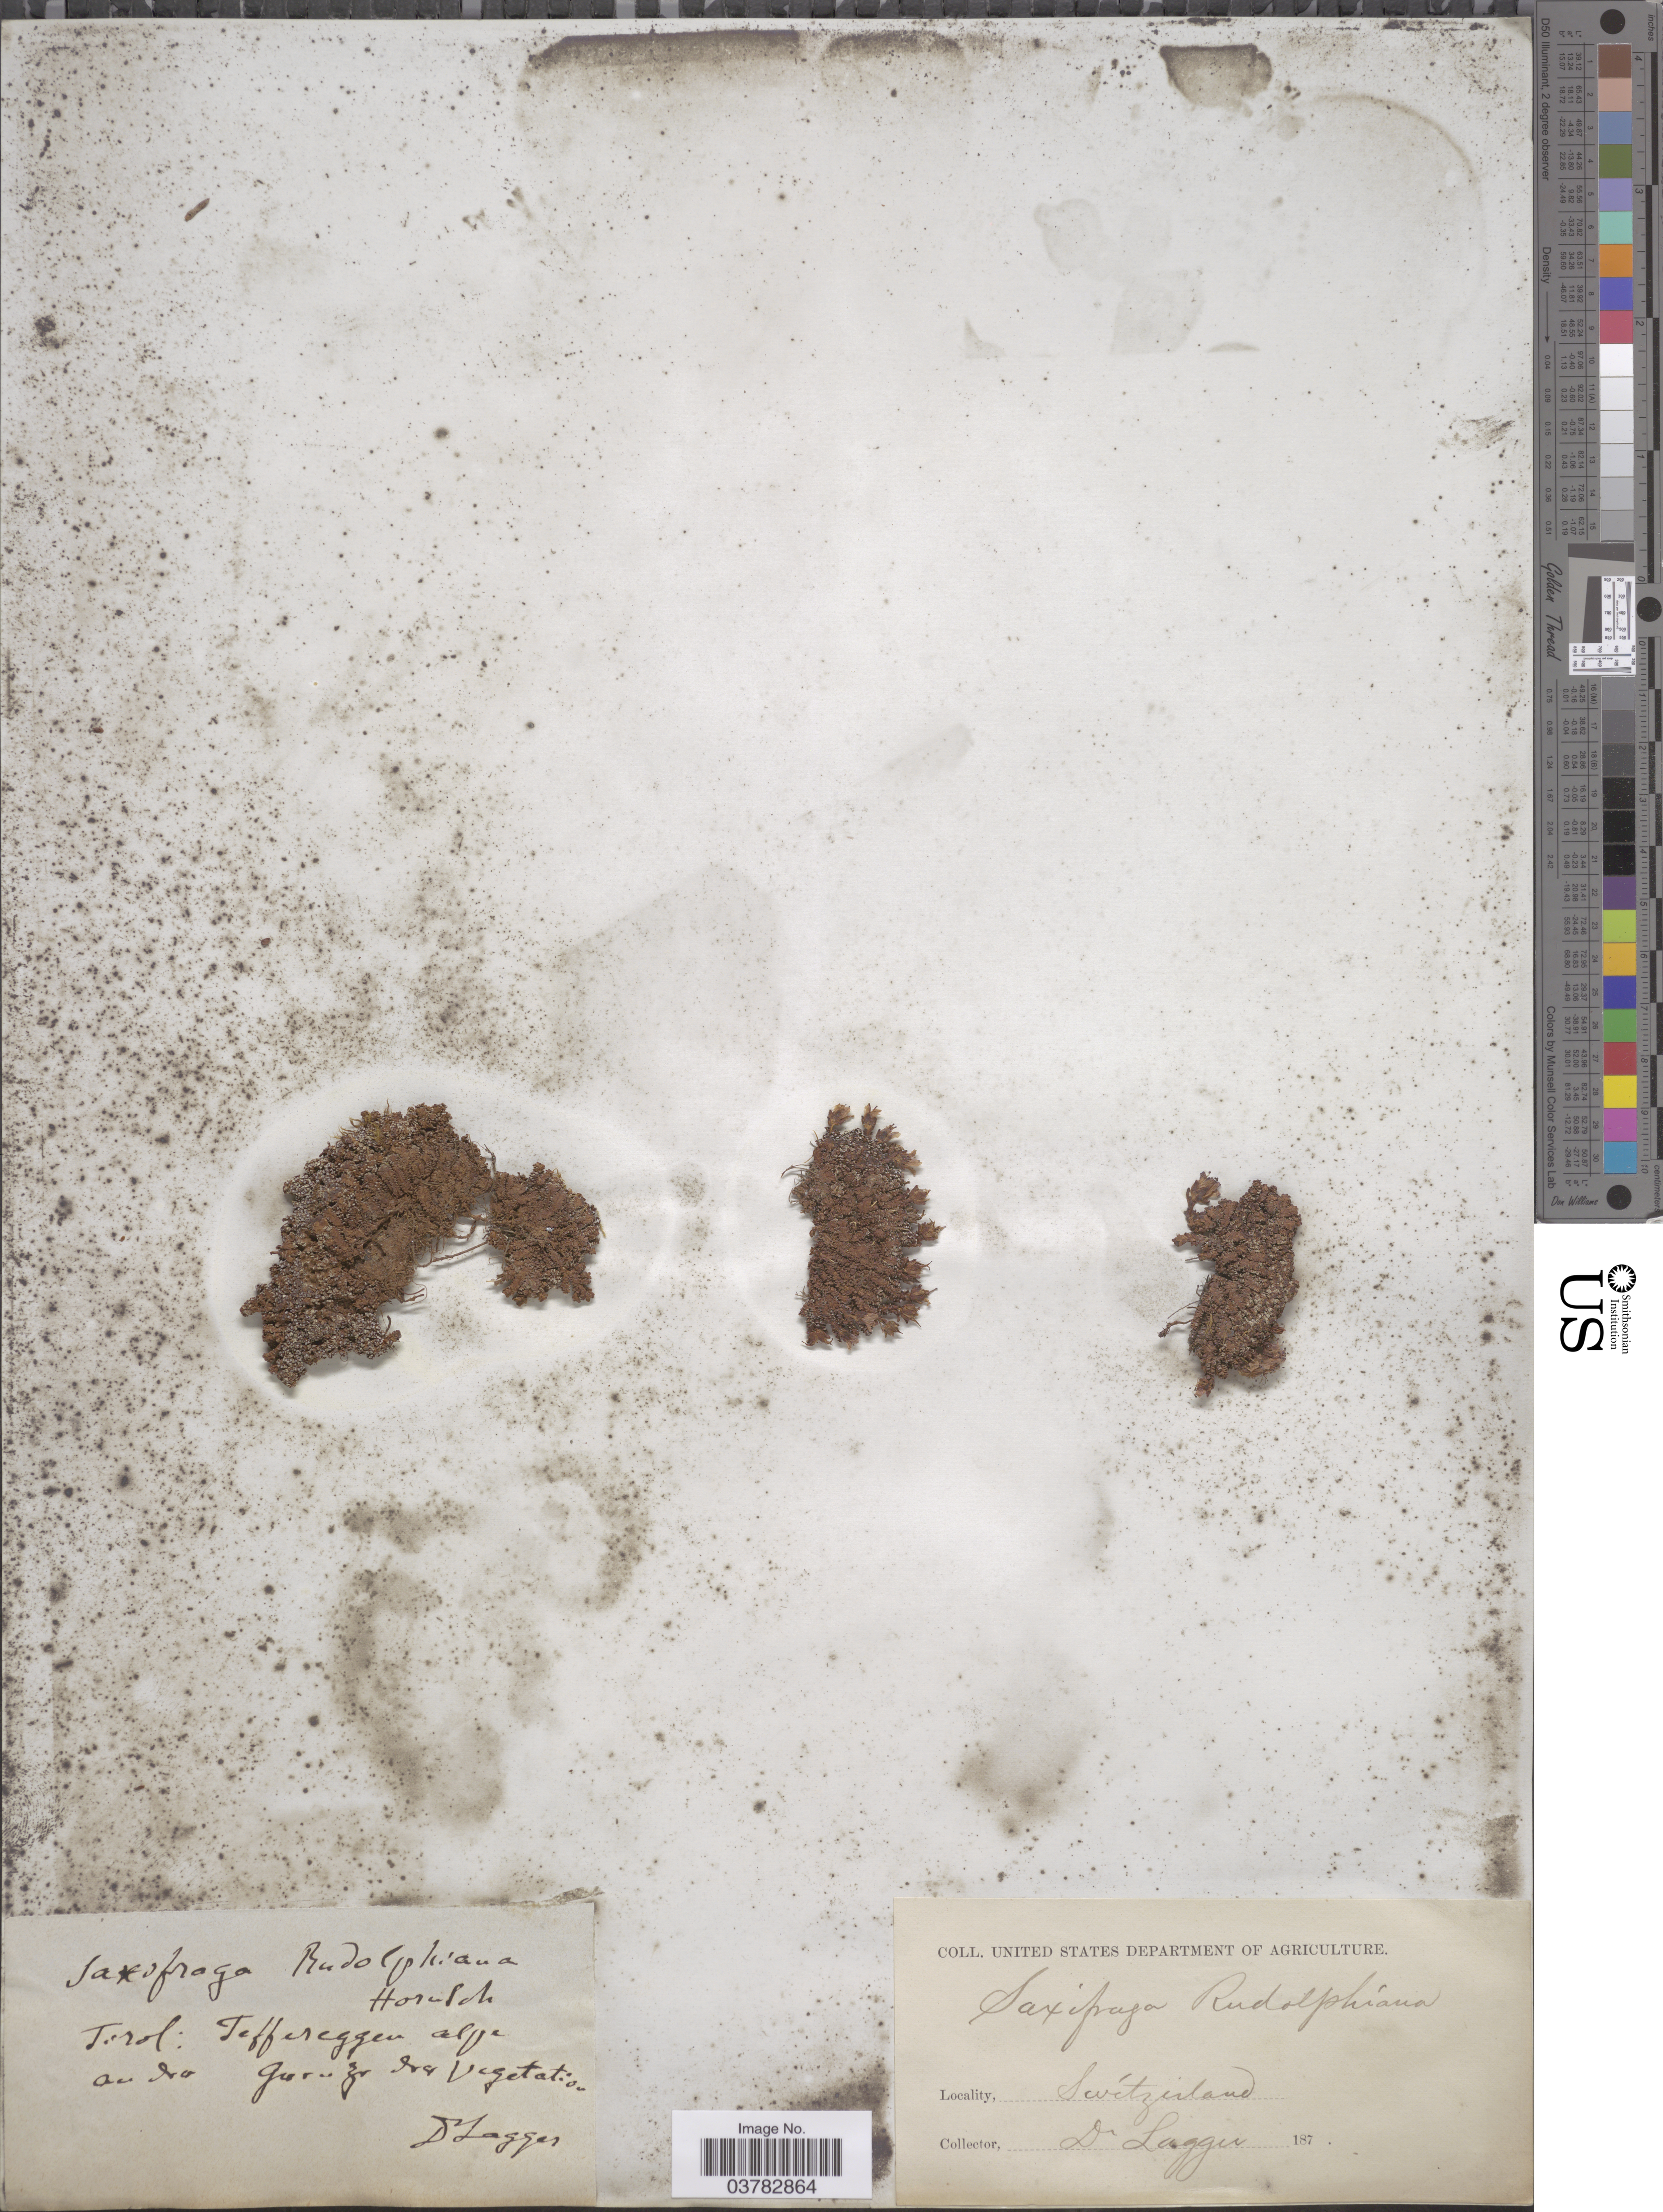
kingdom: Plantae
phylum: Tracheophyta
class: Magnoliopsida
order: Saxifragales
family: Saxifragaceae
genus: Saxifraga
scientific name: Saxifraga rudolphiana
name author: Hornsch.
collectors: F. J. Lagger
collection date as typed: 187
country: Austria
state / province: Tirol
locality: Tirol: Defereggen alpe.